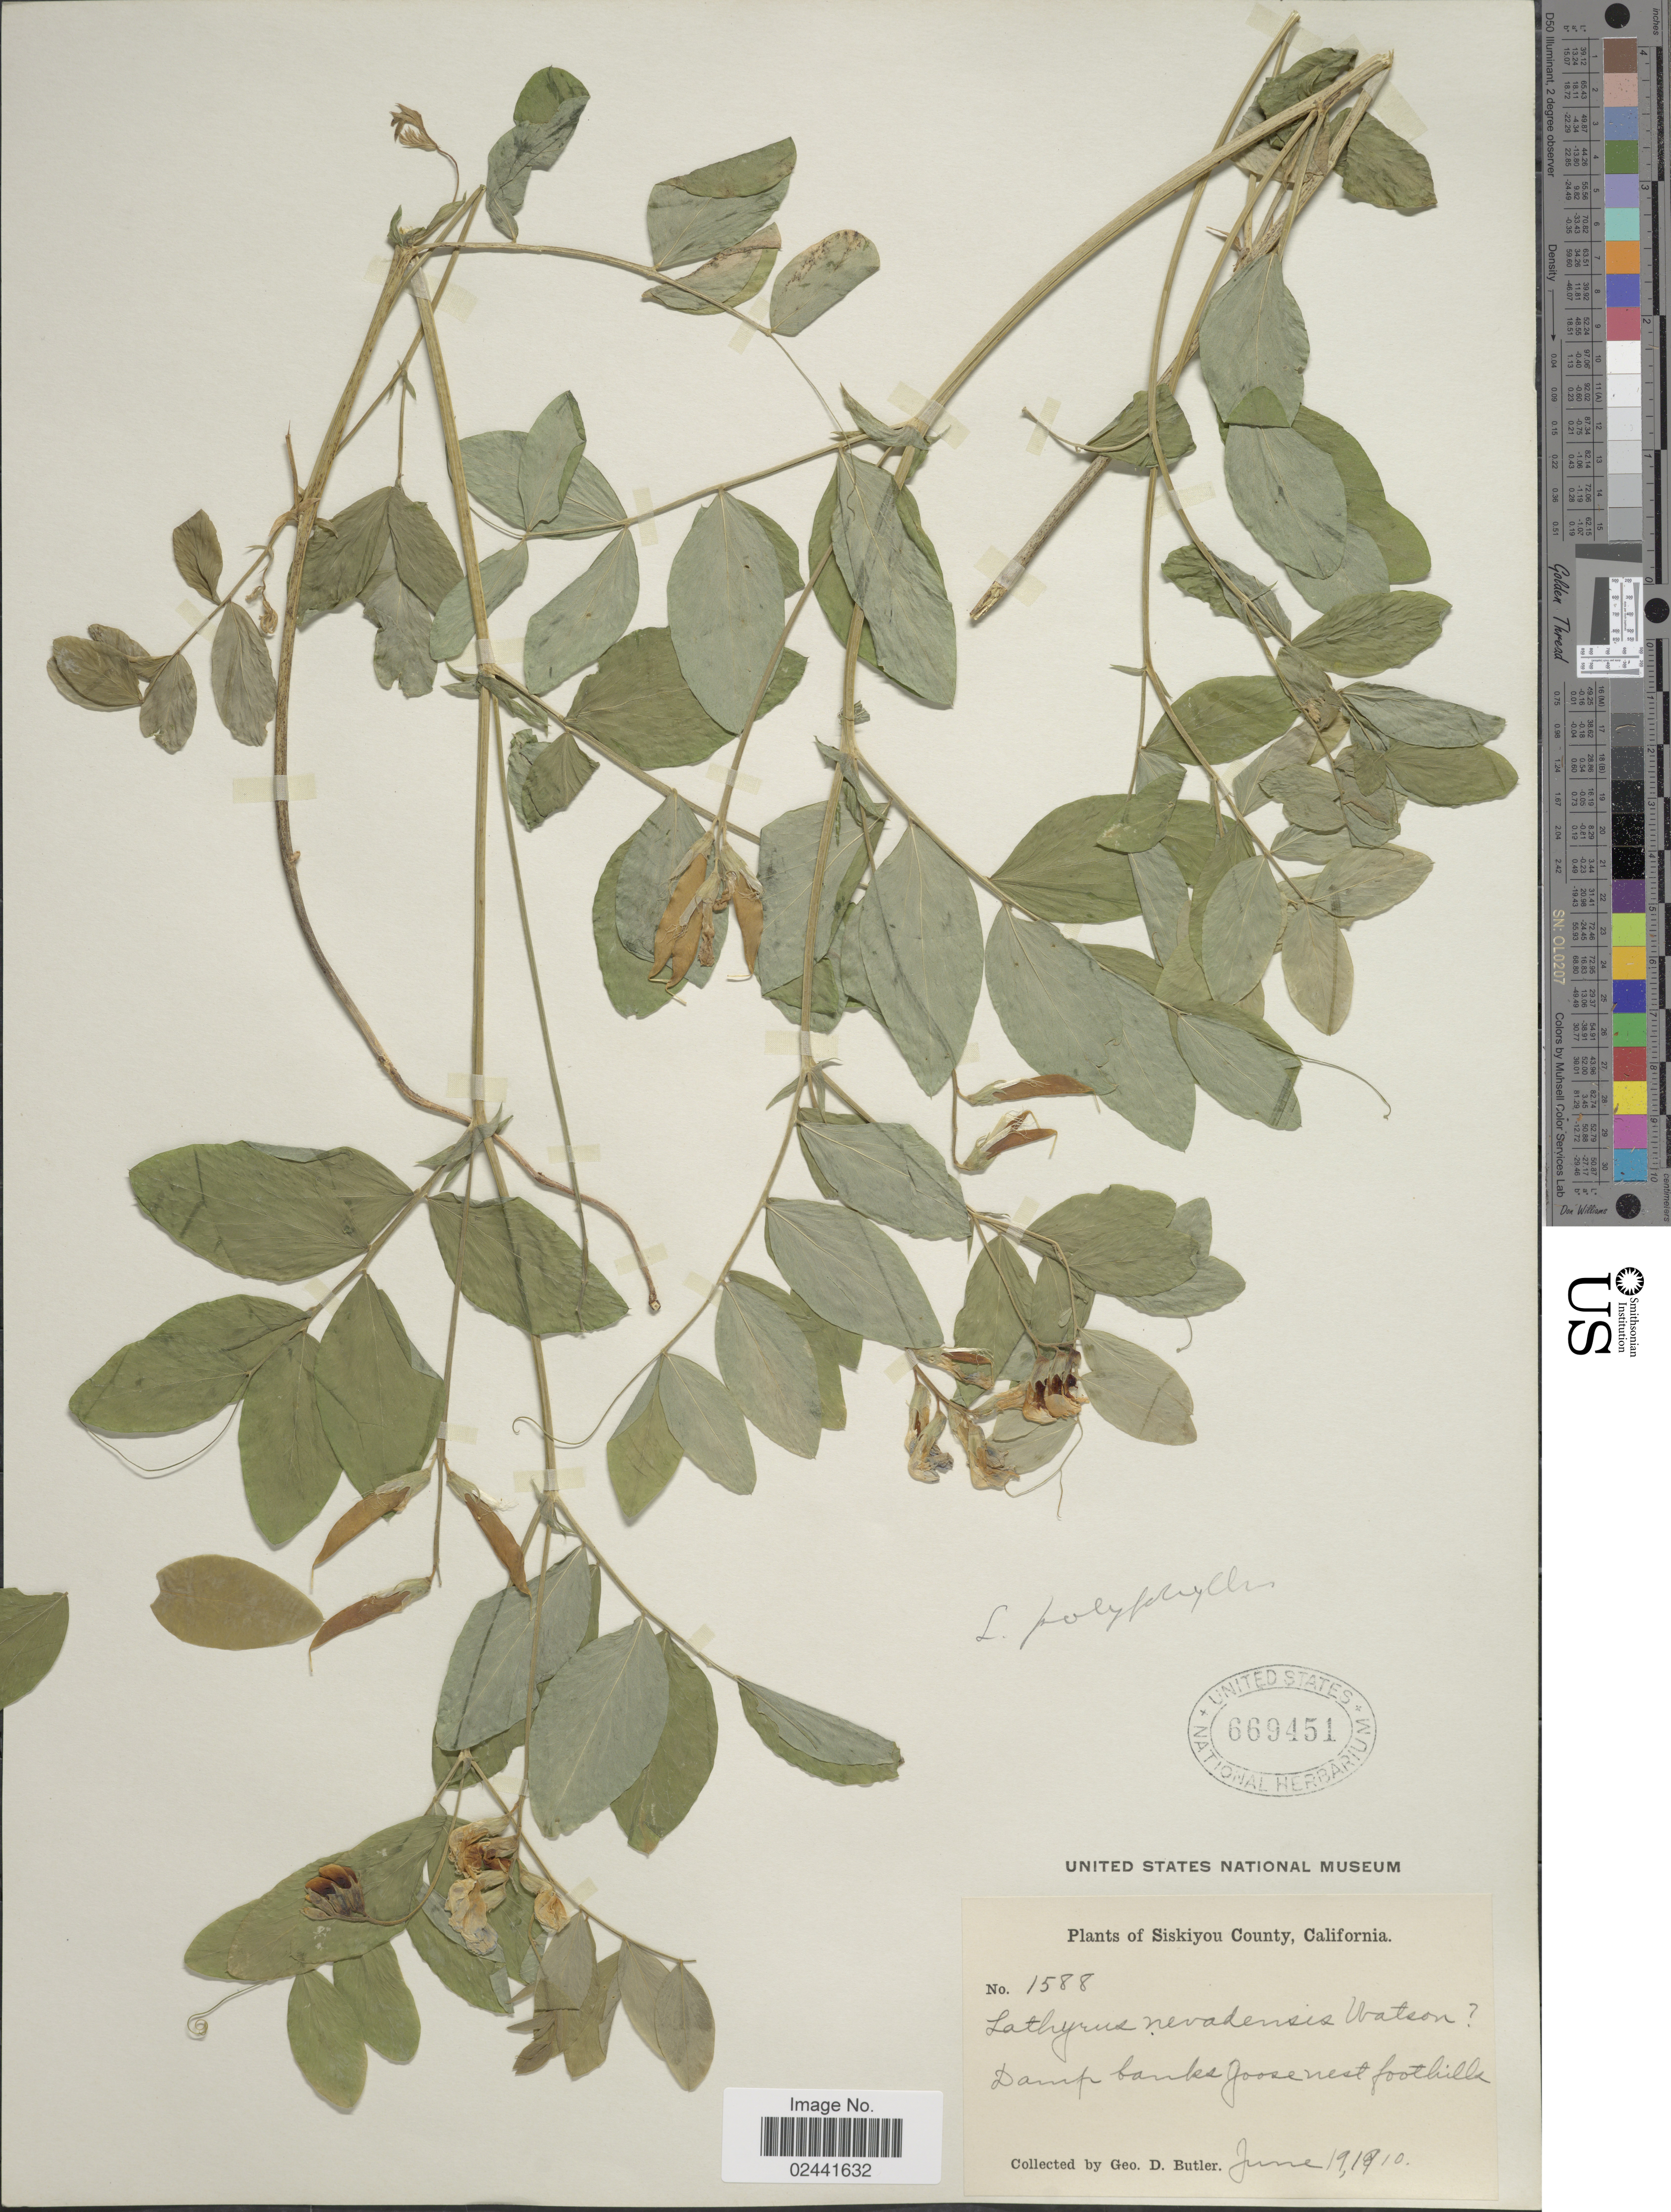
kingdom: Plantae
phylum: Tracheophyta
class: Magnoliopsida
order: Fabales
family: Fabaceae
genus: Lathyrus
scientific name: Lathyrus polyphyllus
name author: Nutt.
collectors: G. D. Butler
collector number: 1588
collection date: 1910-06-19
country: United States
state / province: California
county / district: Siskiyou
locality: Siskiyou County, Damp banks Goose nest foothills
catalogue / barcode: US 669451